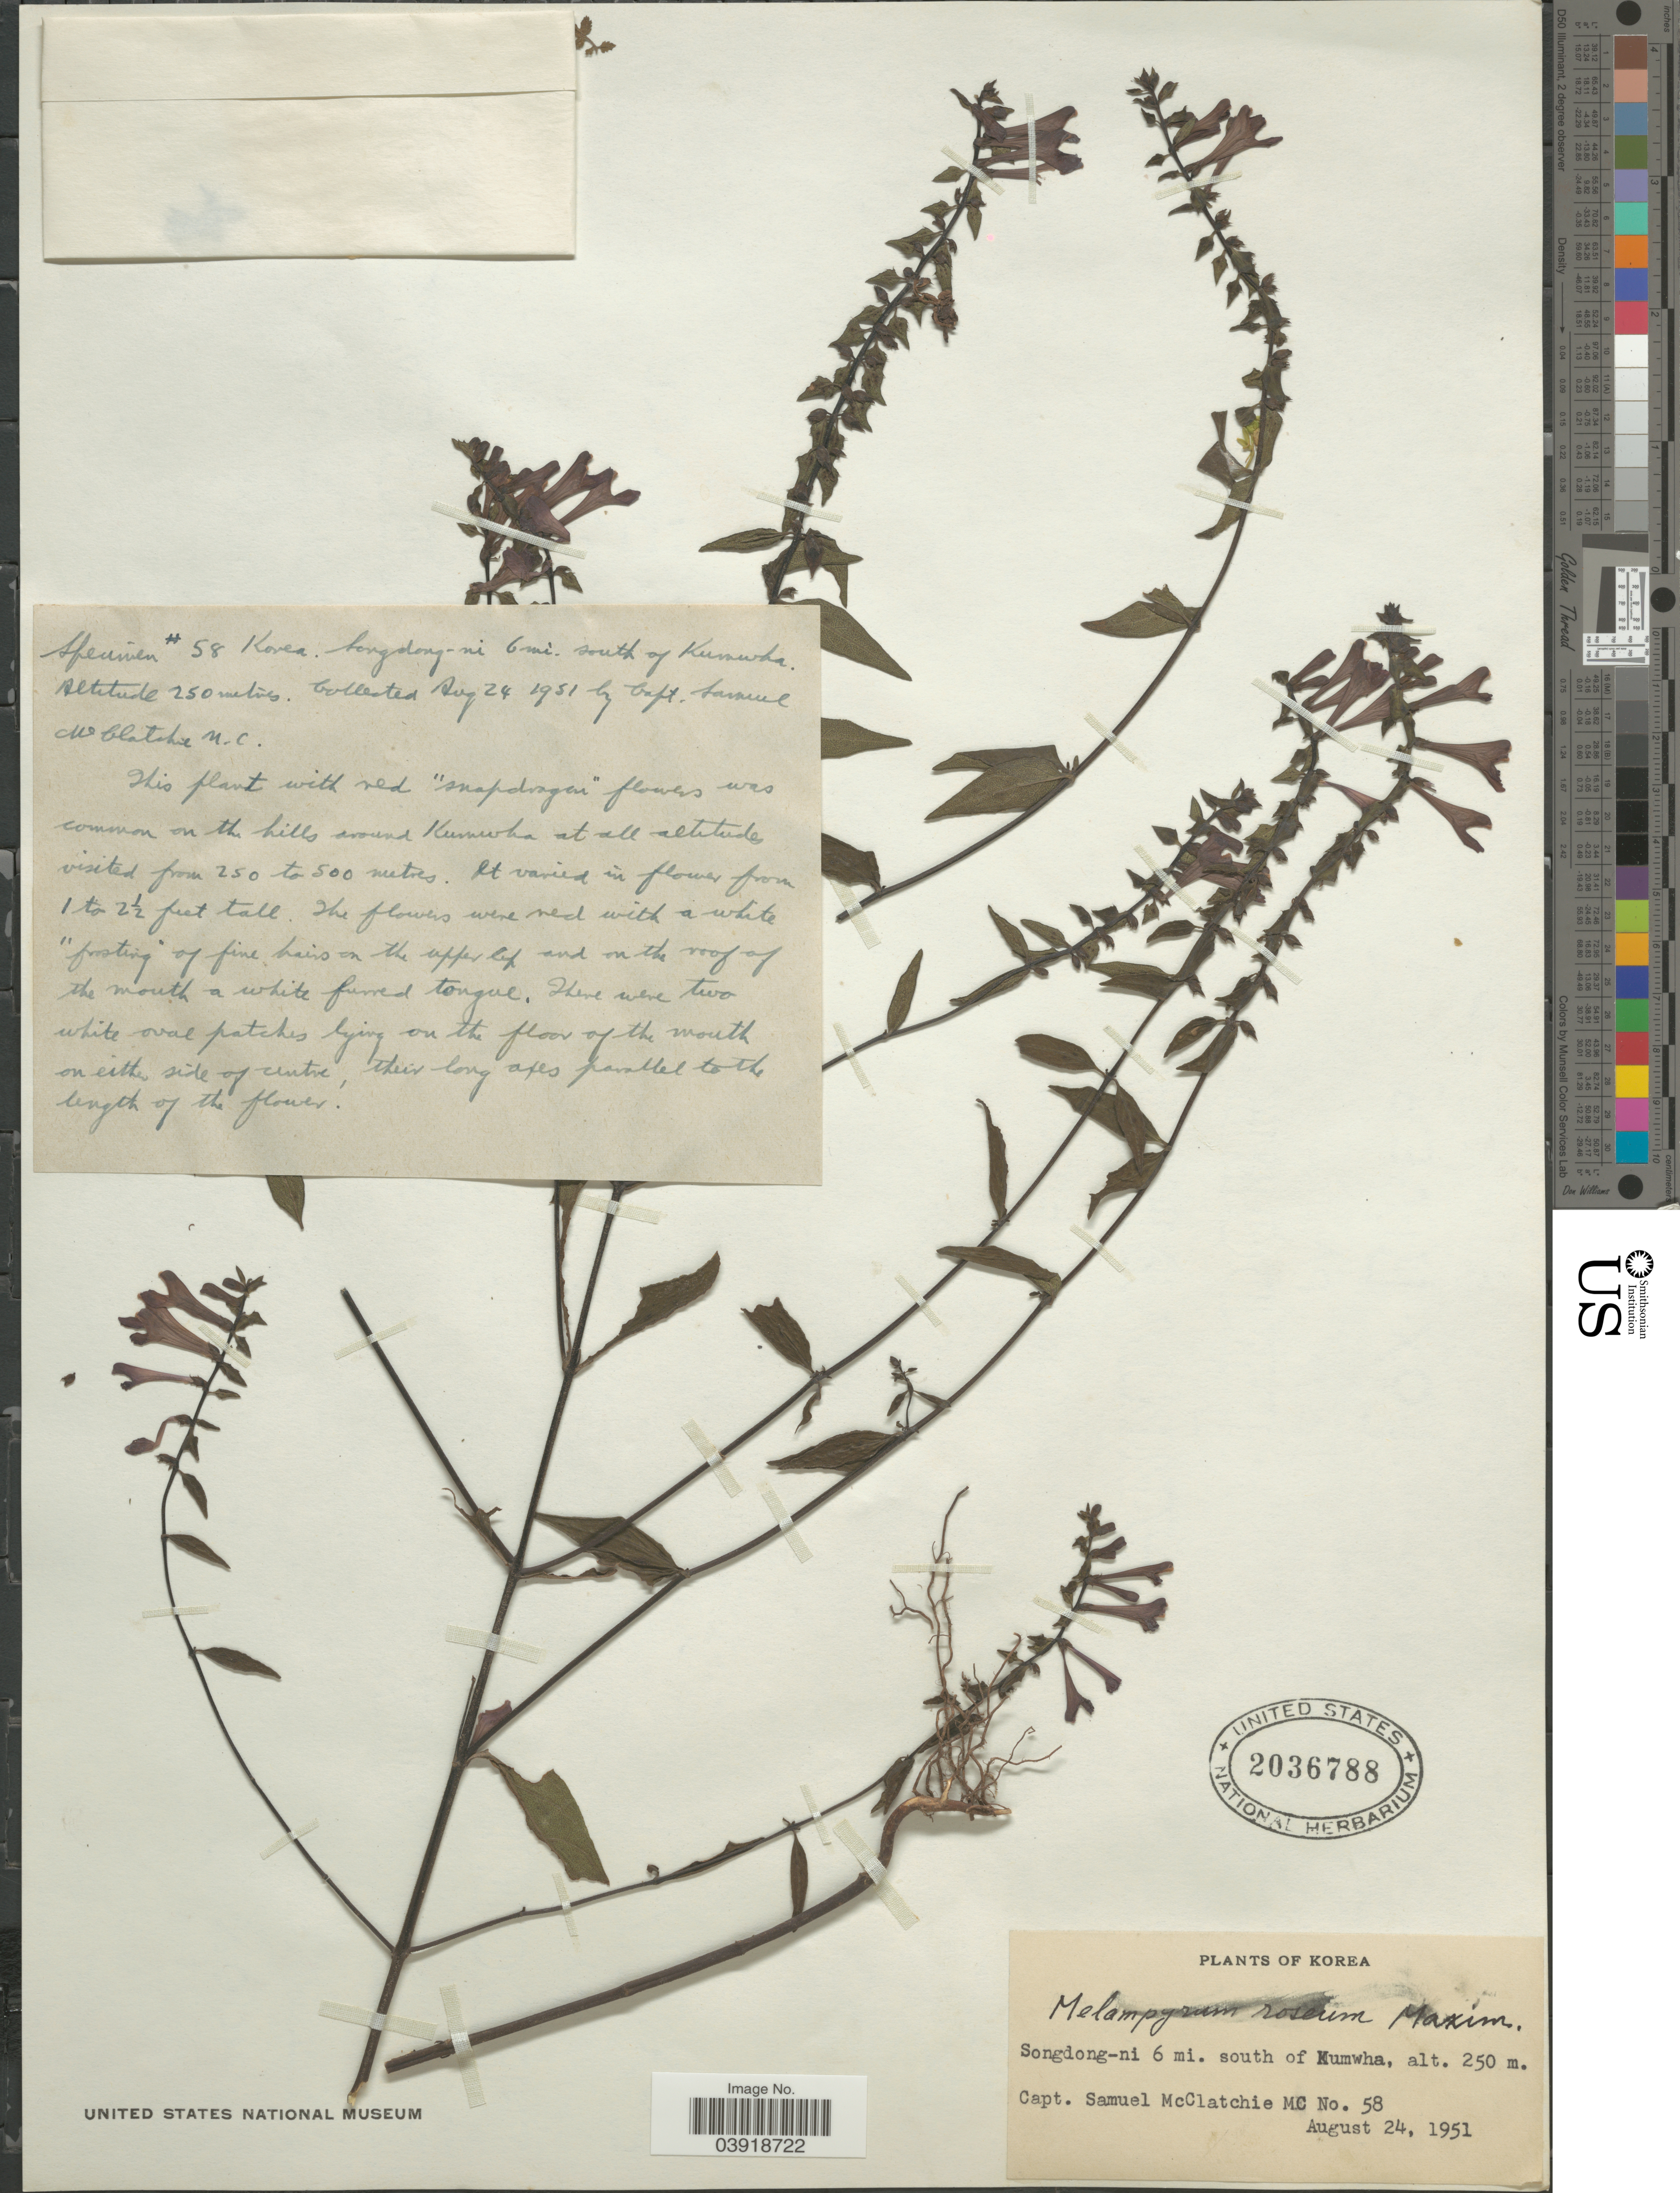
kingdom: Plantae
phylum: Tracheophyta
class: Magnoliopsida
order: Lamiales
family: Orobanchaceae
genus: Melampyrum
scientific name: Melampyrum roseum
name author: Maxim.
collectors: S. McClatchie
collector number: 58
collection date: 1951-08-24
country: South Korea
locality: Songdong-ni 6 mi. S. of Kumwha (Kyongsangbuk-Do).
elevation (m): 250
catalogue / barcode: US 2036788